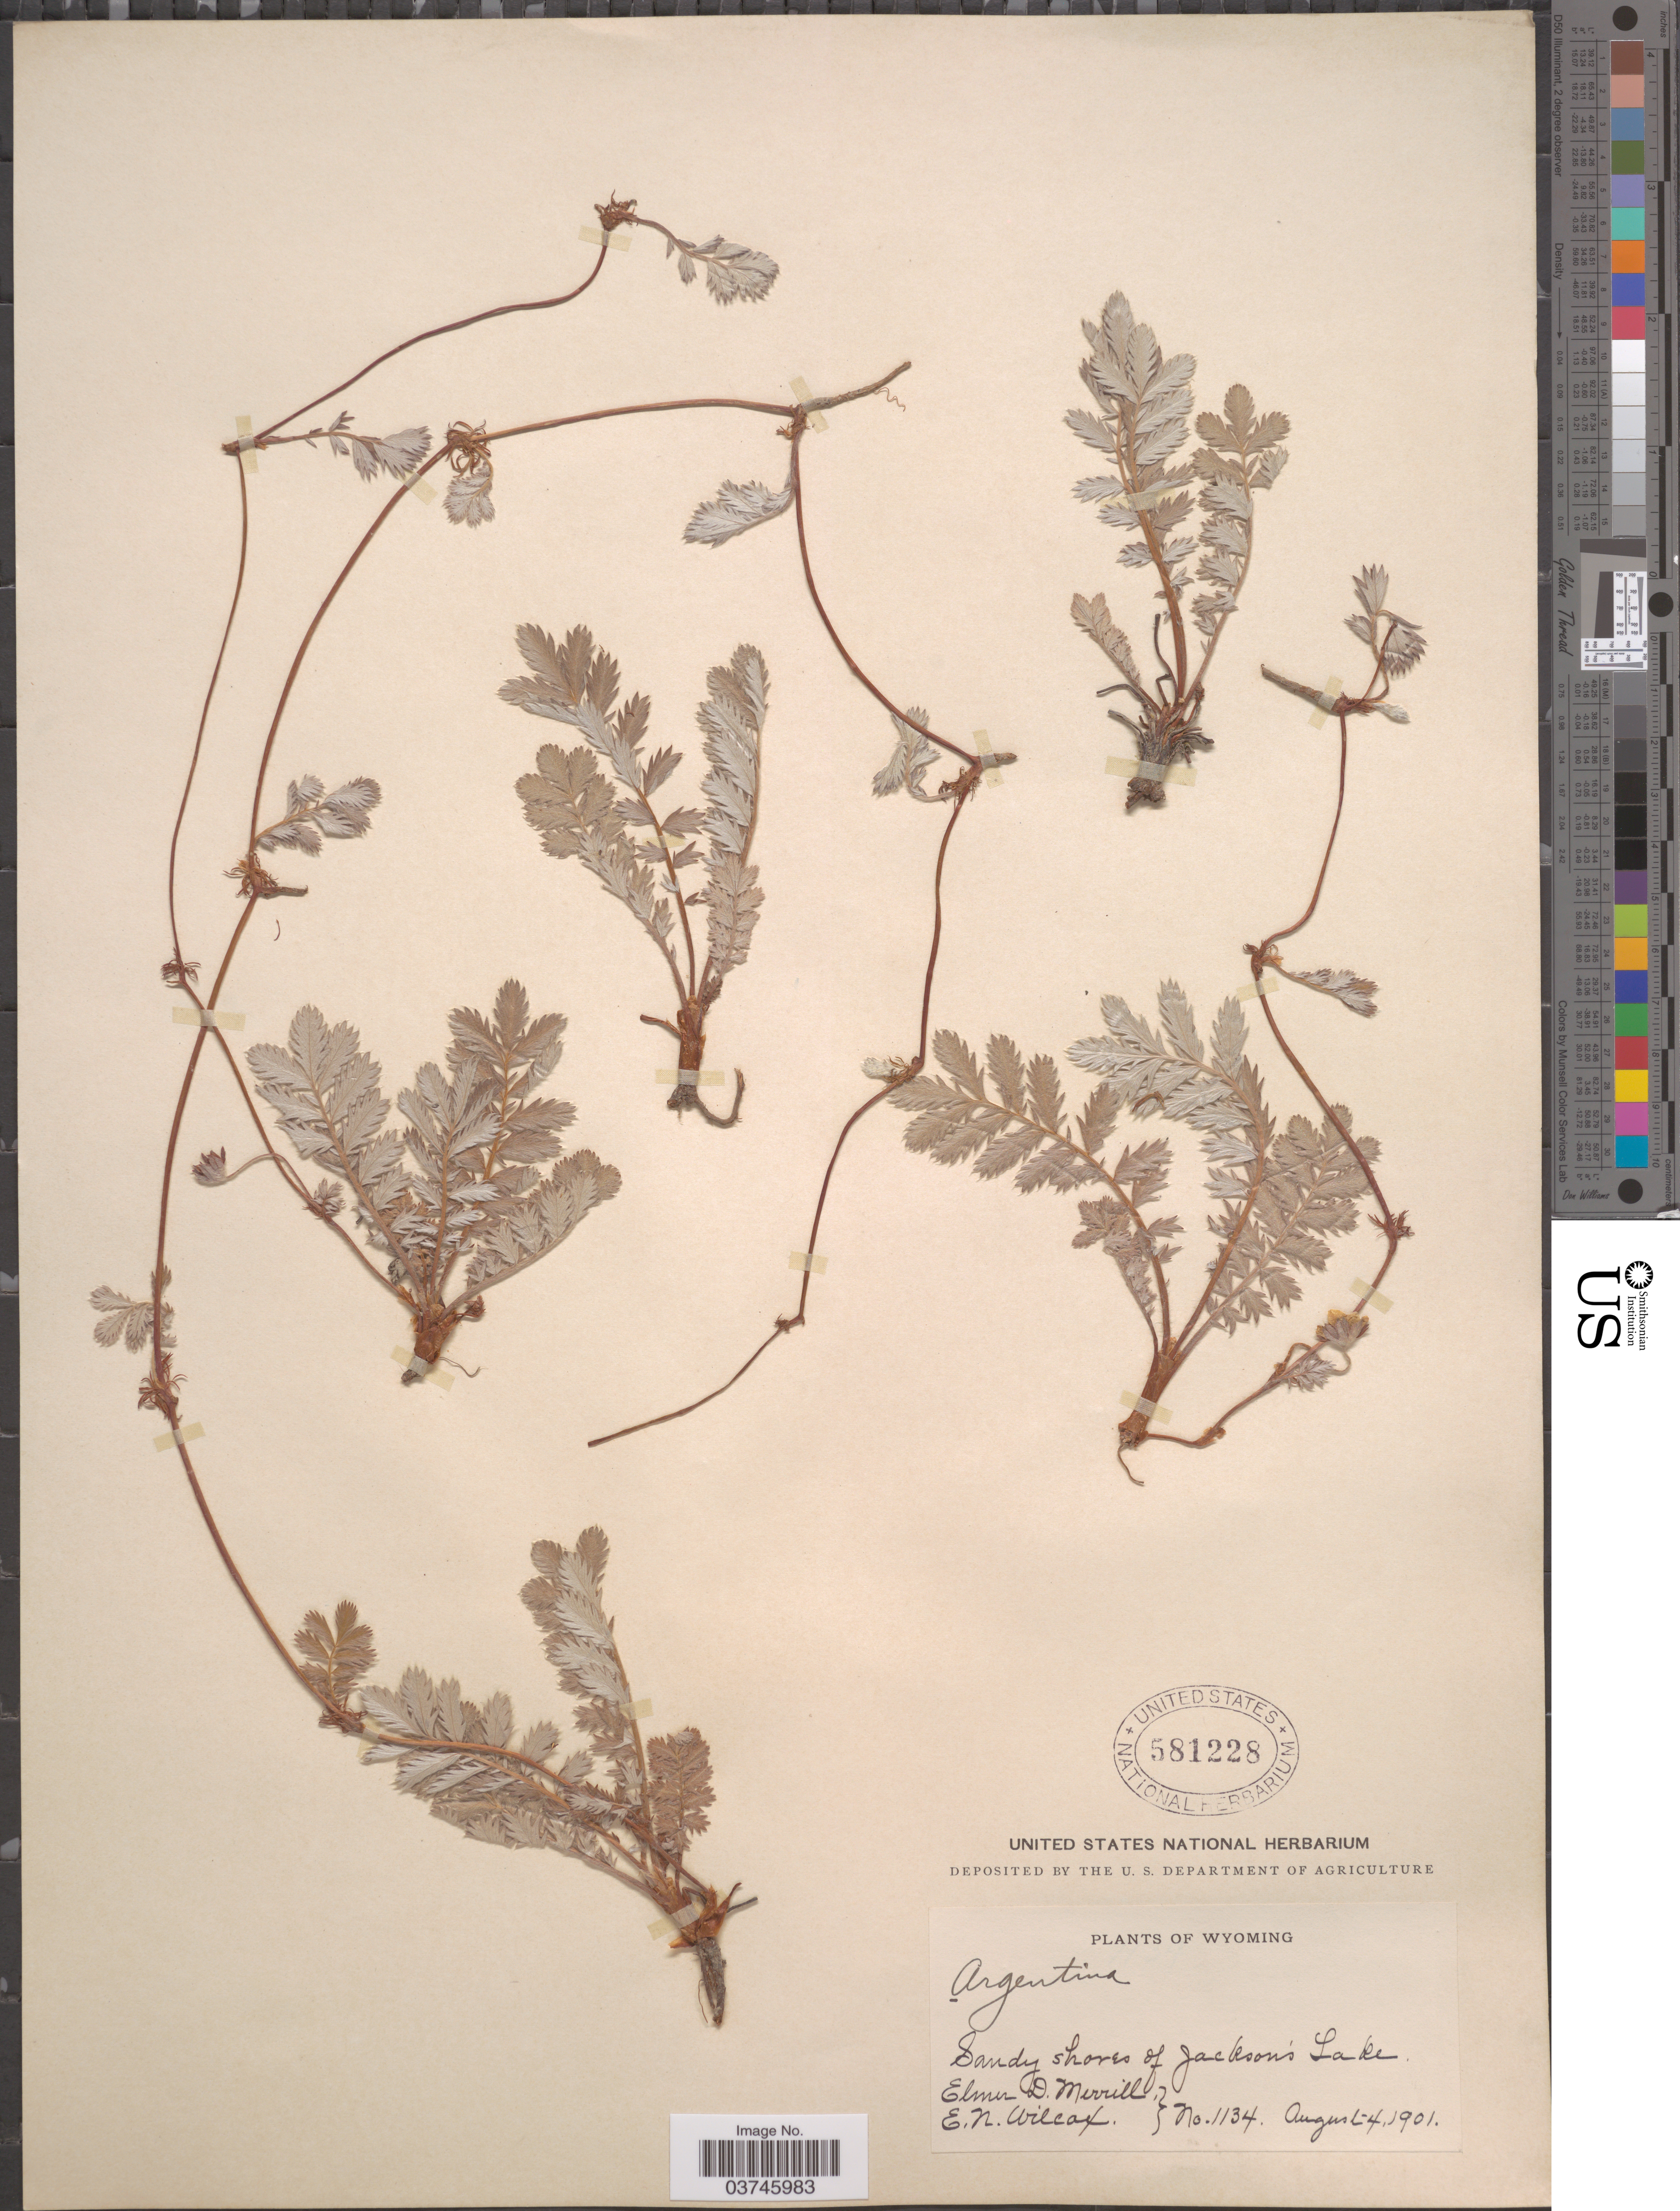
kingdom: Plantae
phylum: Tracheophyta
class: Magnoliopsida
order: Rosales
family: Rosaceae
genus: Argentina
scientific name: Argentina anserina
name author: (L.) Rydb.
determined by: Strong, Mark T., (BOT), Smithsonian Institution - National Museum of Natural History (UNITED STATES)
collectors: E. D. Merrill & E. Wilcox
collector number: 1134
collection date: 1901-08-04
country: United States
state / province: Wyoming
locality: Sandy shores of Jackson's Lake.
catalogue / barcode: US 581228